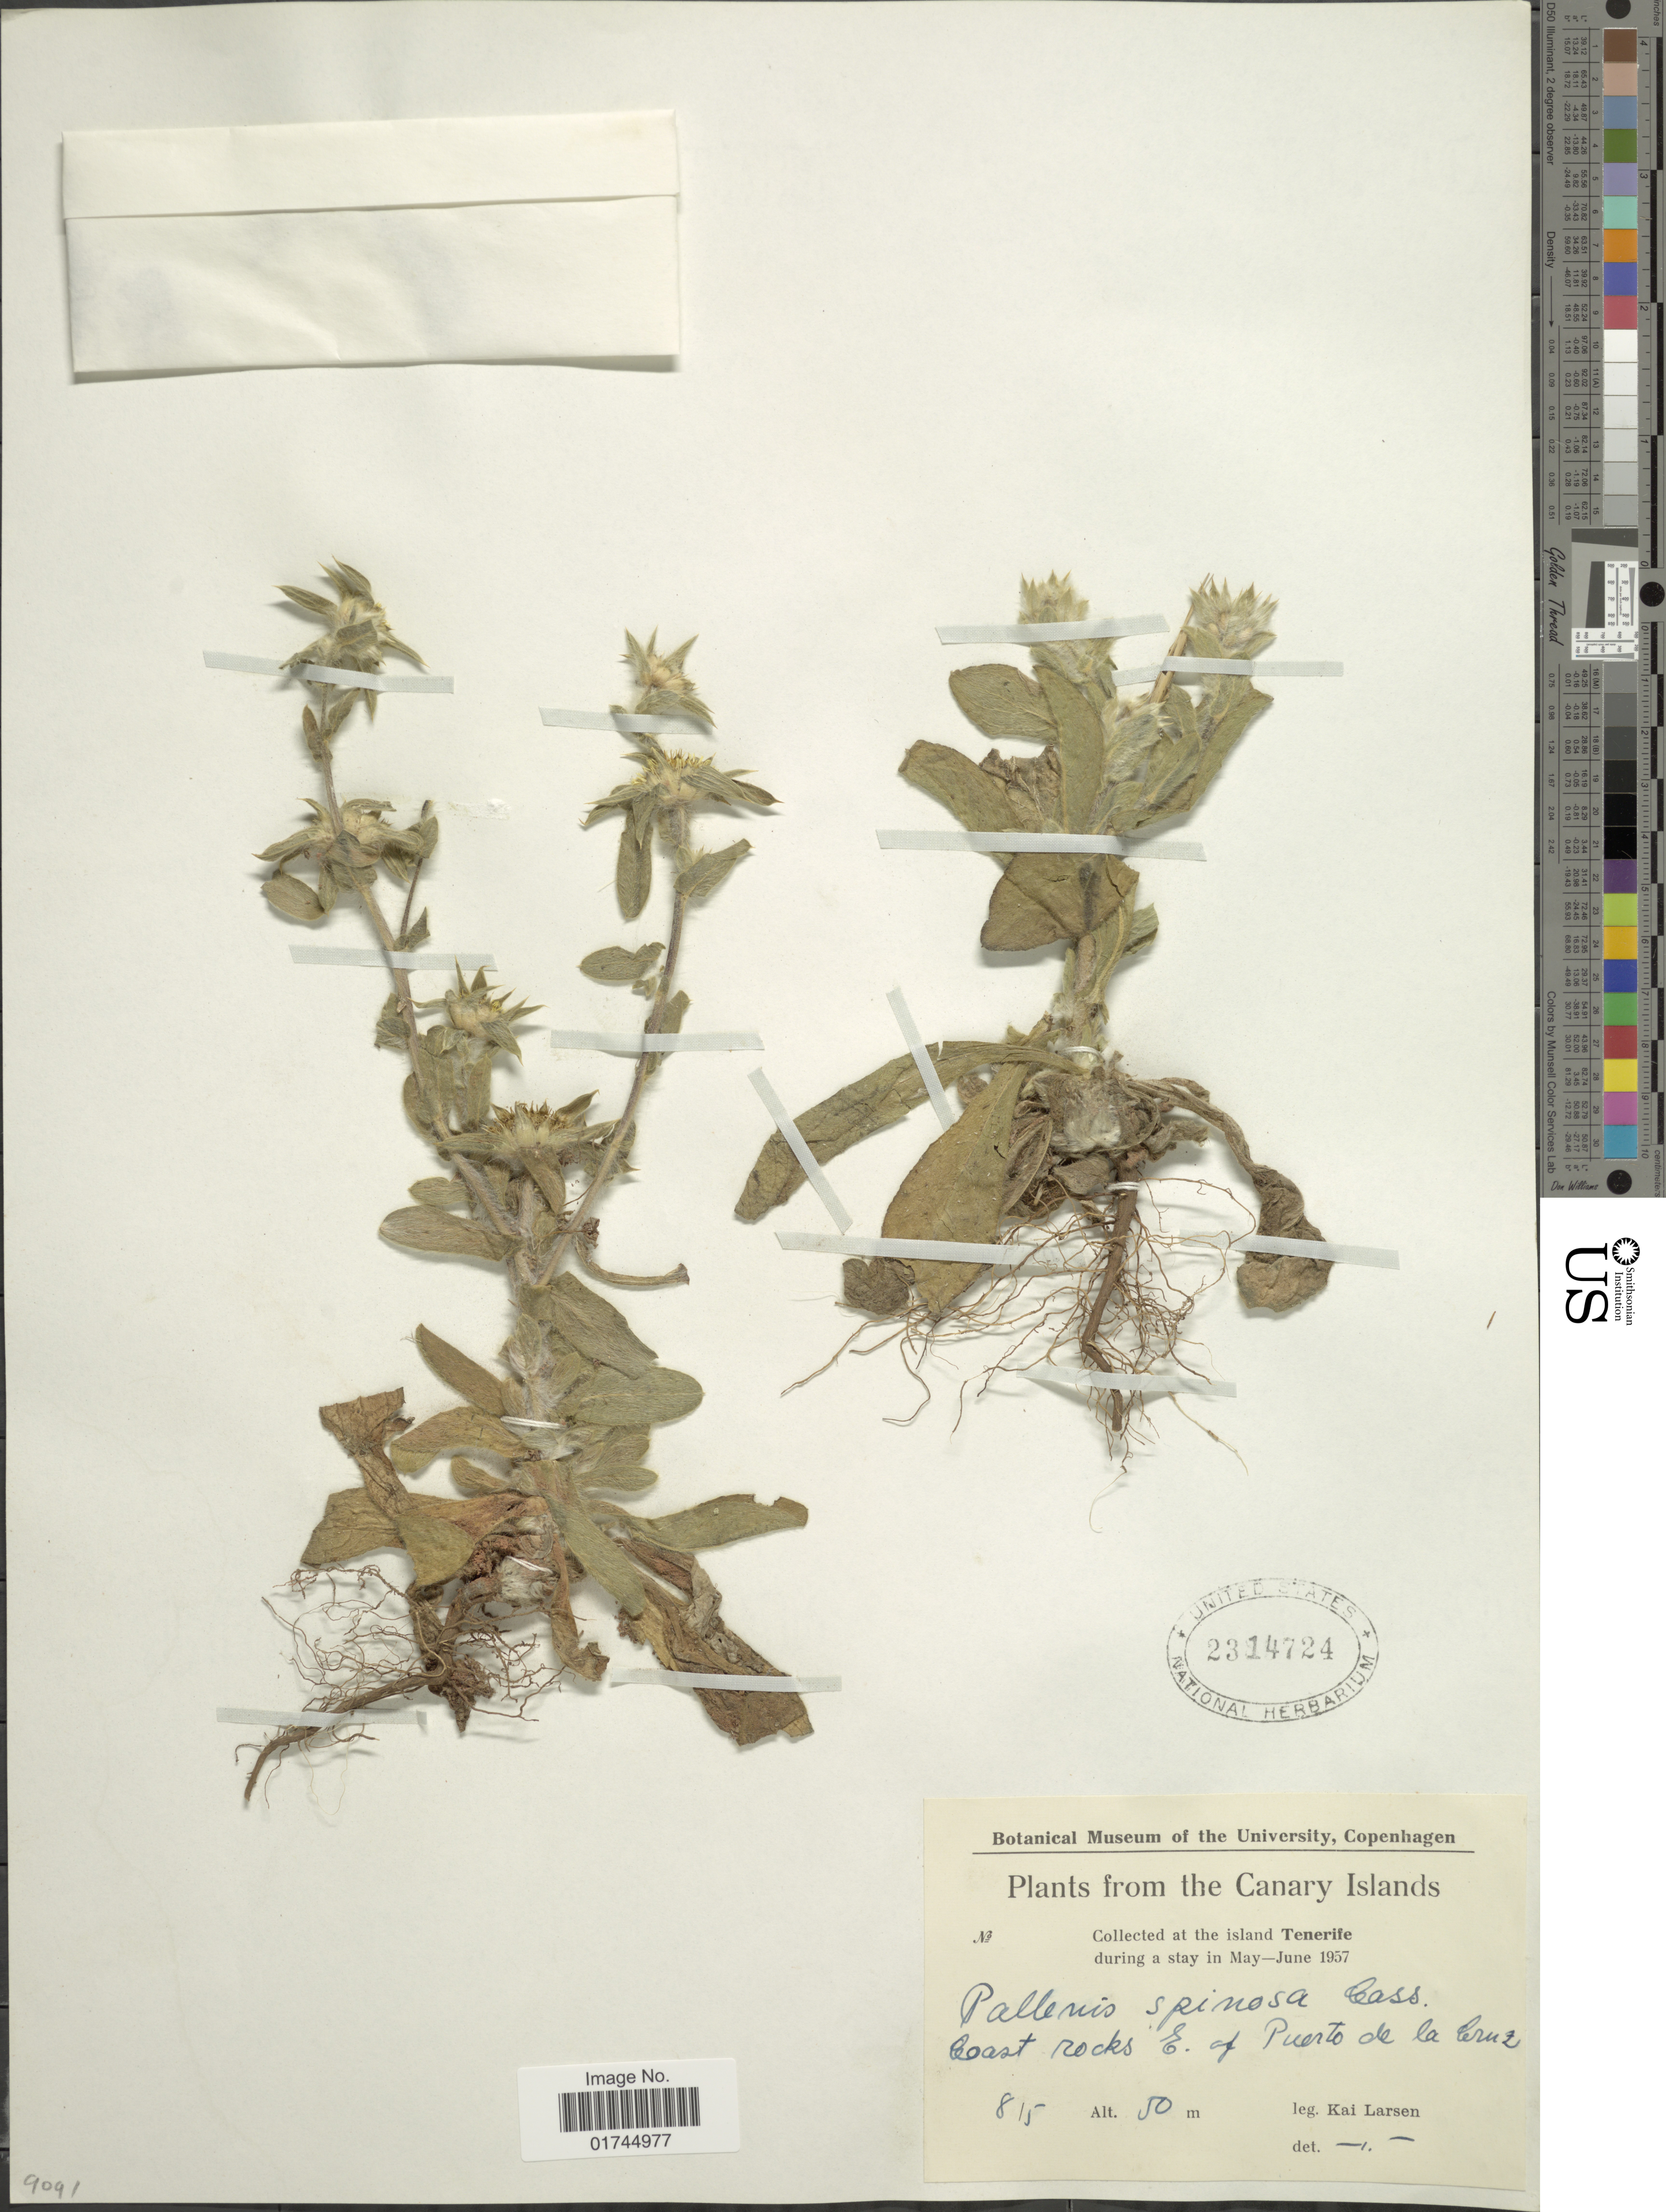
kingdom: Plantae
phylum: Tracheophyta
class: Magnoliopsida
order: Asterales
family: Asteraceae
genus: Pallenis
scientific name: Pallenis spinosa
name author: (L.) Cass.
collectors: K. Larsen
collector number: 815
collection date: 1957-05/1957-06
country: Spain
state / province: Canarias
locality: The Canary Islands, at the island Tenerife, E. of Puerto de la Cruz.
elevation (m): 50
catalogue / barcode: US 2314724